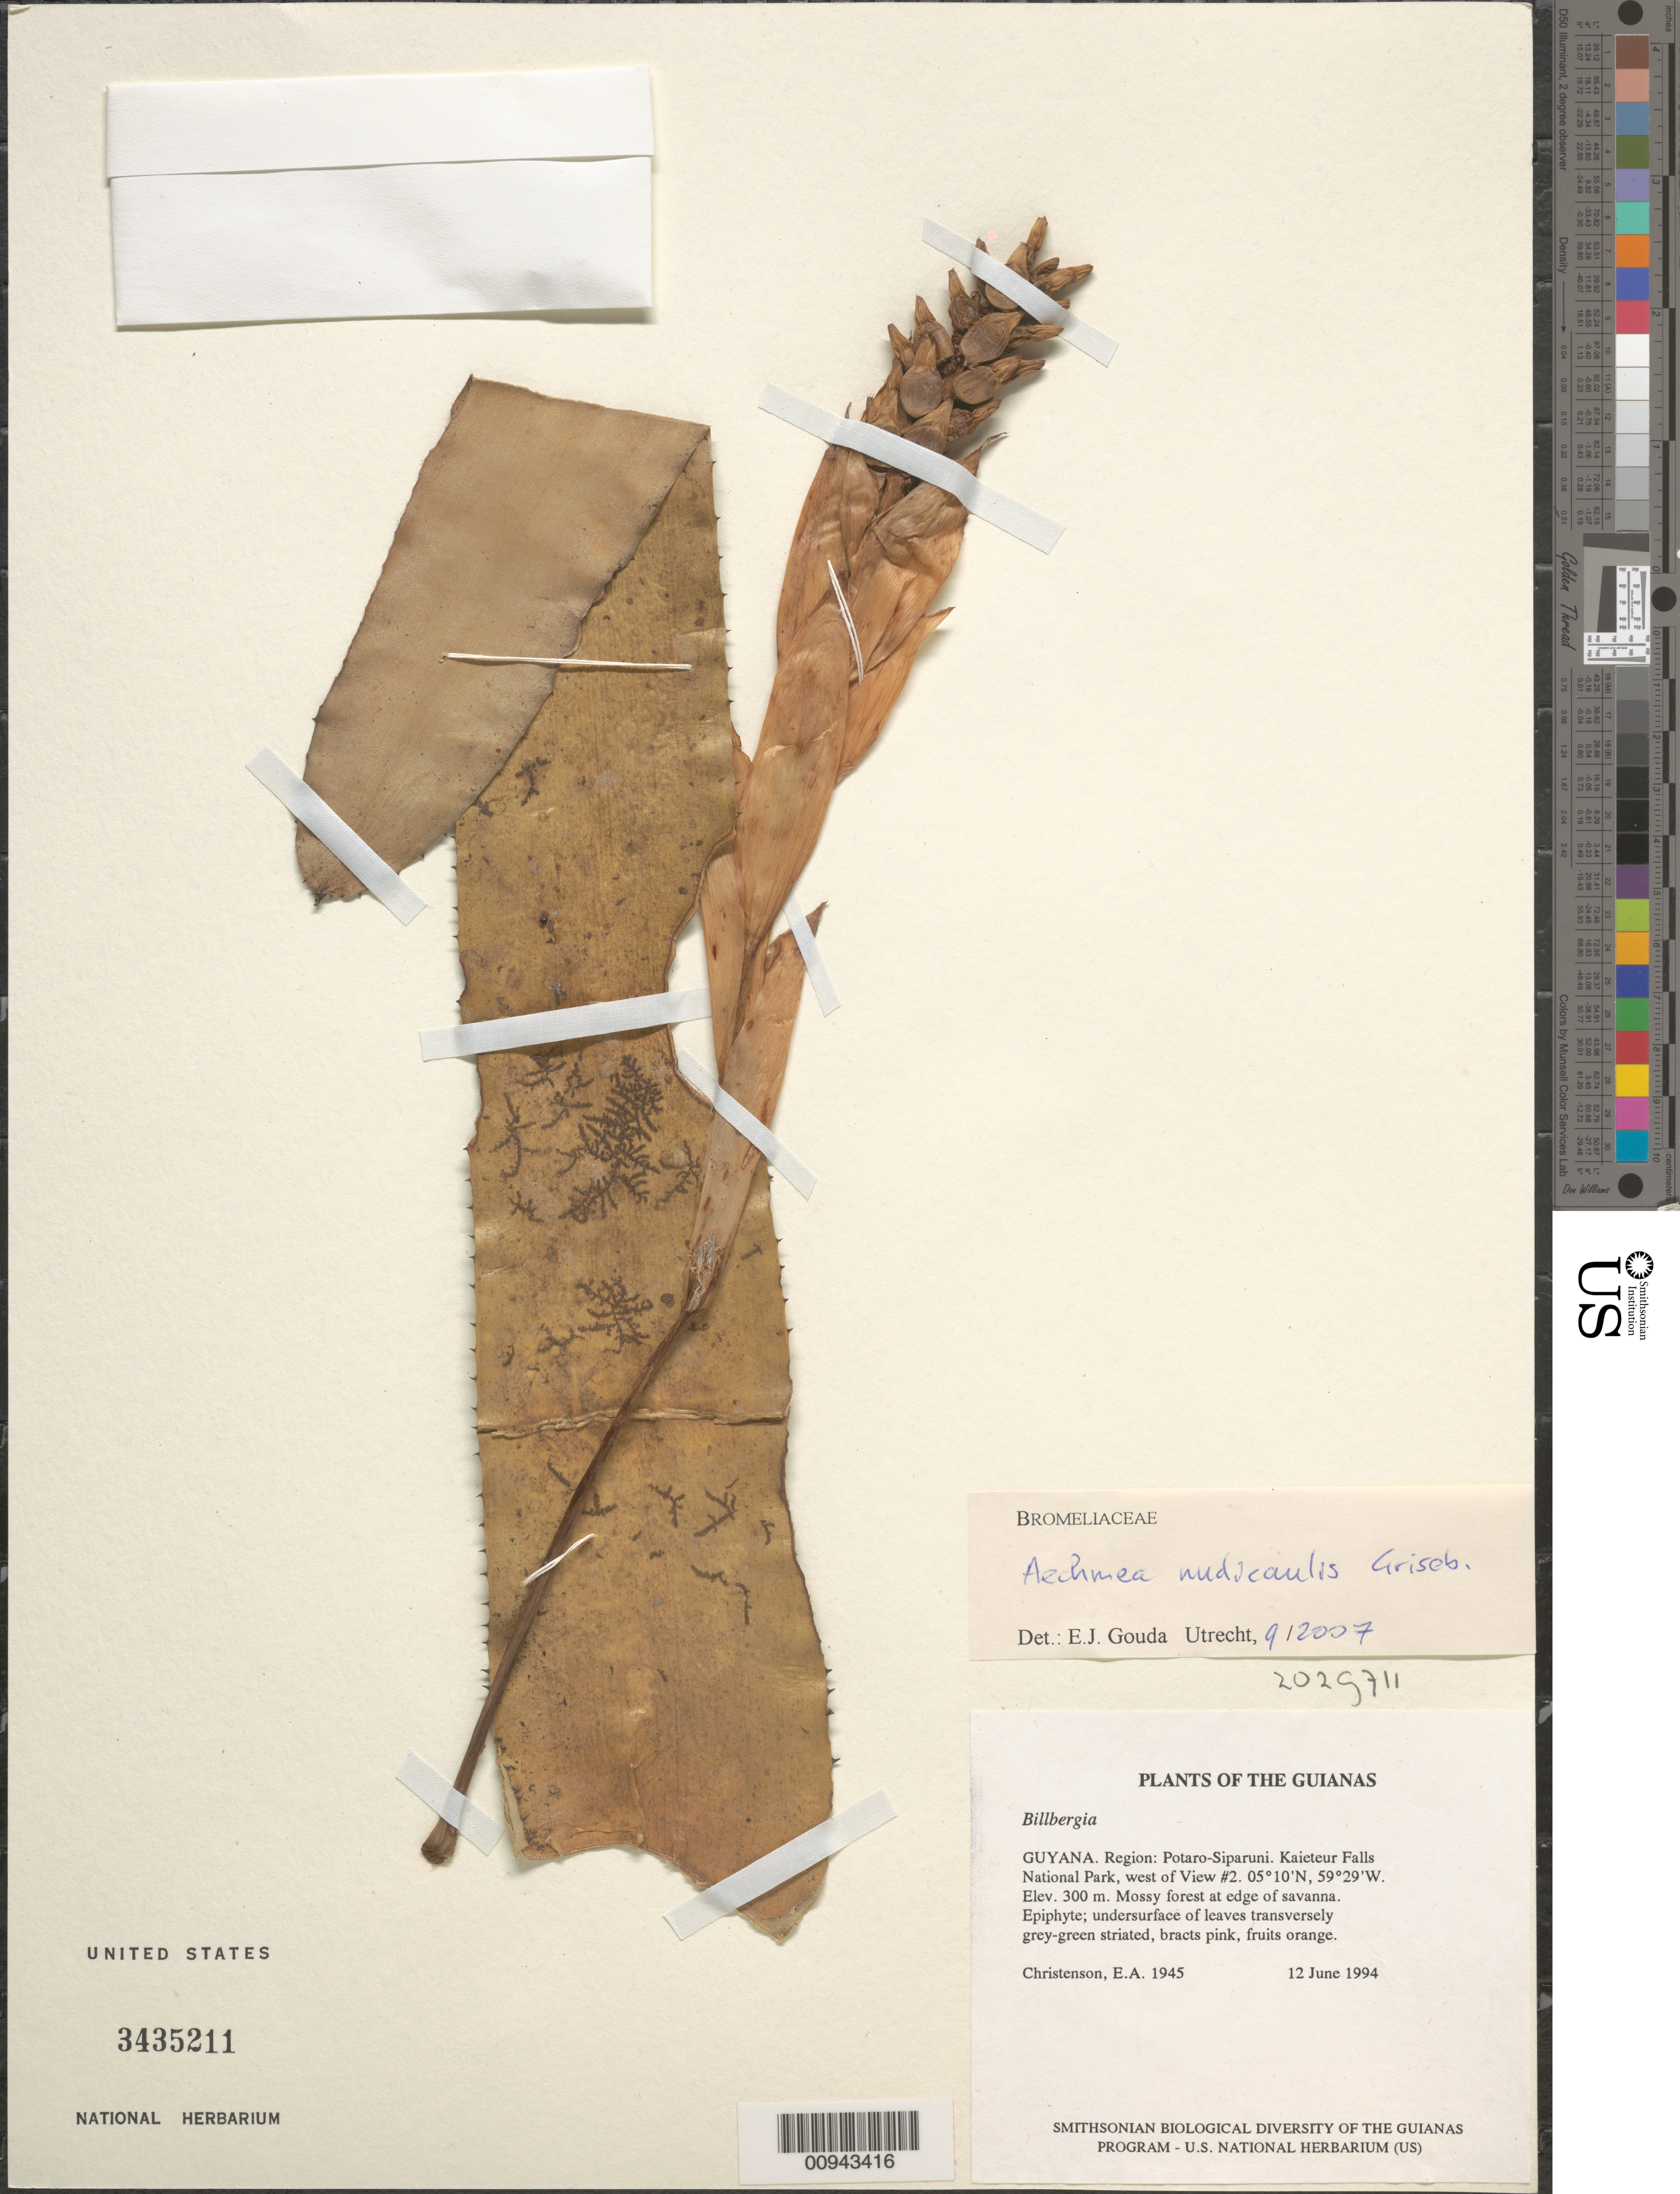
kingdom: Plantae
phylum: Tracheophyta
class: Liliopsida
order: Poales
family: Bromeliaceae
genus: Aechmea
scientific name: Aechmea nudicaulis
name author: (L.) Griseb.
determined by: Gouda, E. J.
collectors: E. A. Christenson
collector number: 1945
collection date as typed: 12 June 1994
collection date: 1994-06-12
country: Guyana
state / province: Potaro-Siparuni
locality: Kaieteur Falls National Park, west of View #2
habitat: Mossy forest at edge of savanna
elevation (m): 300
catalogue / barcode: US 3435211